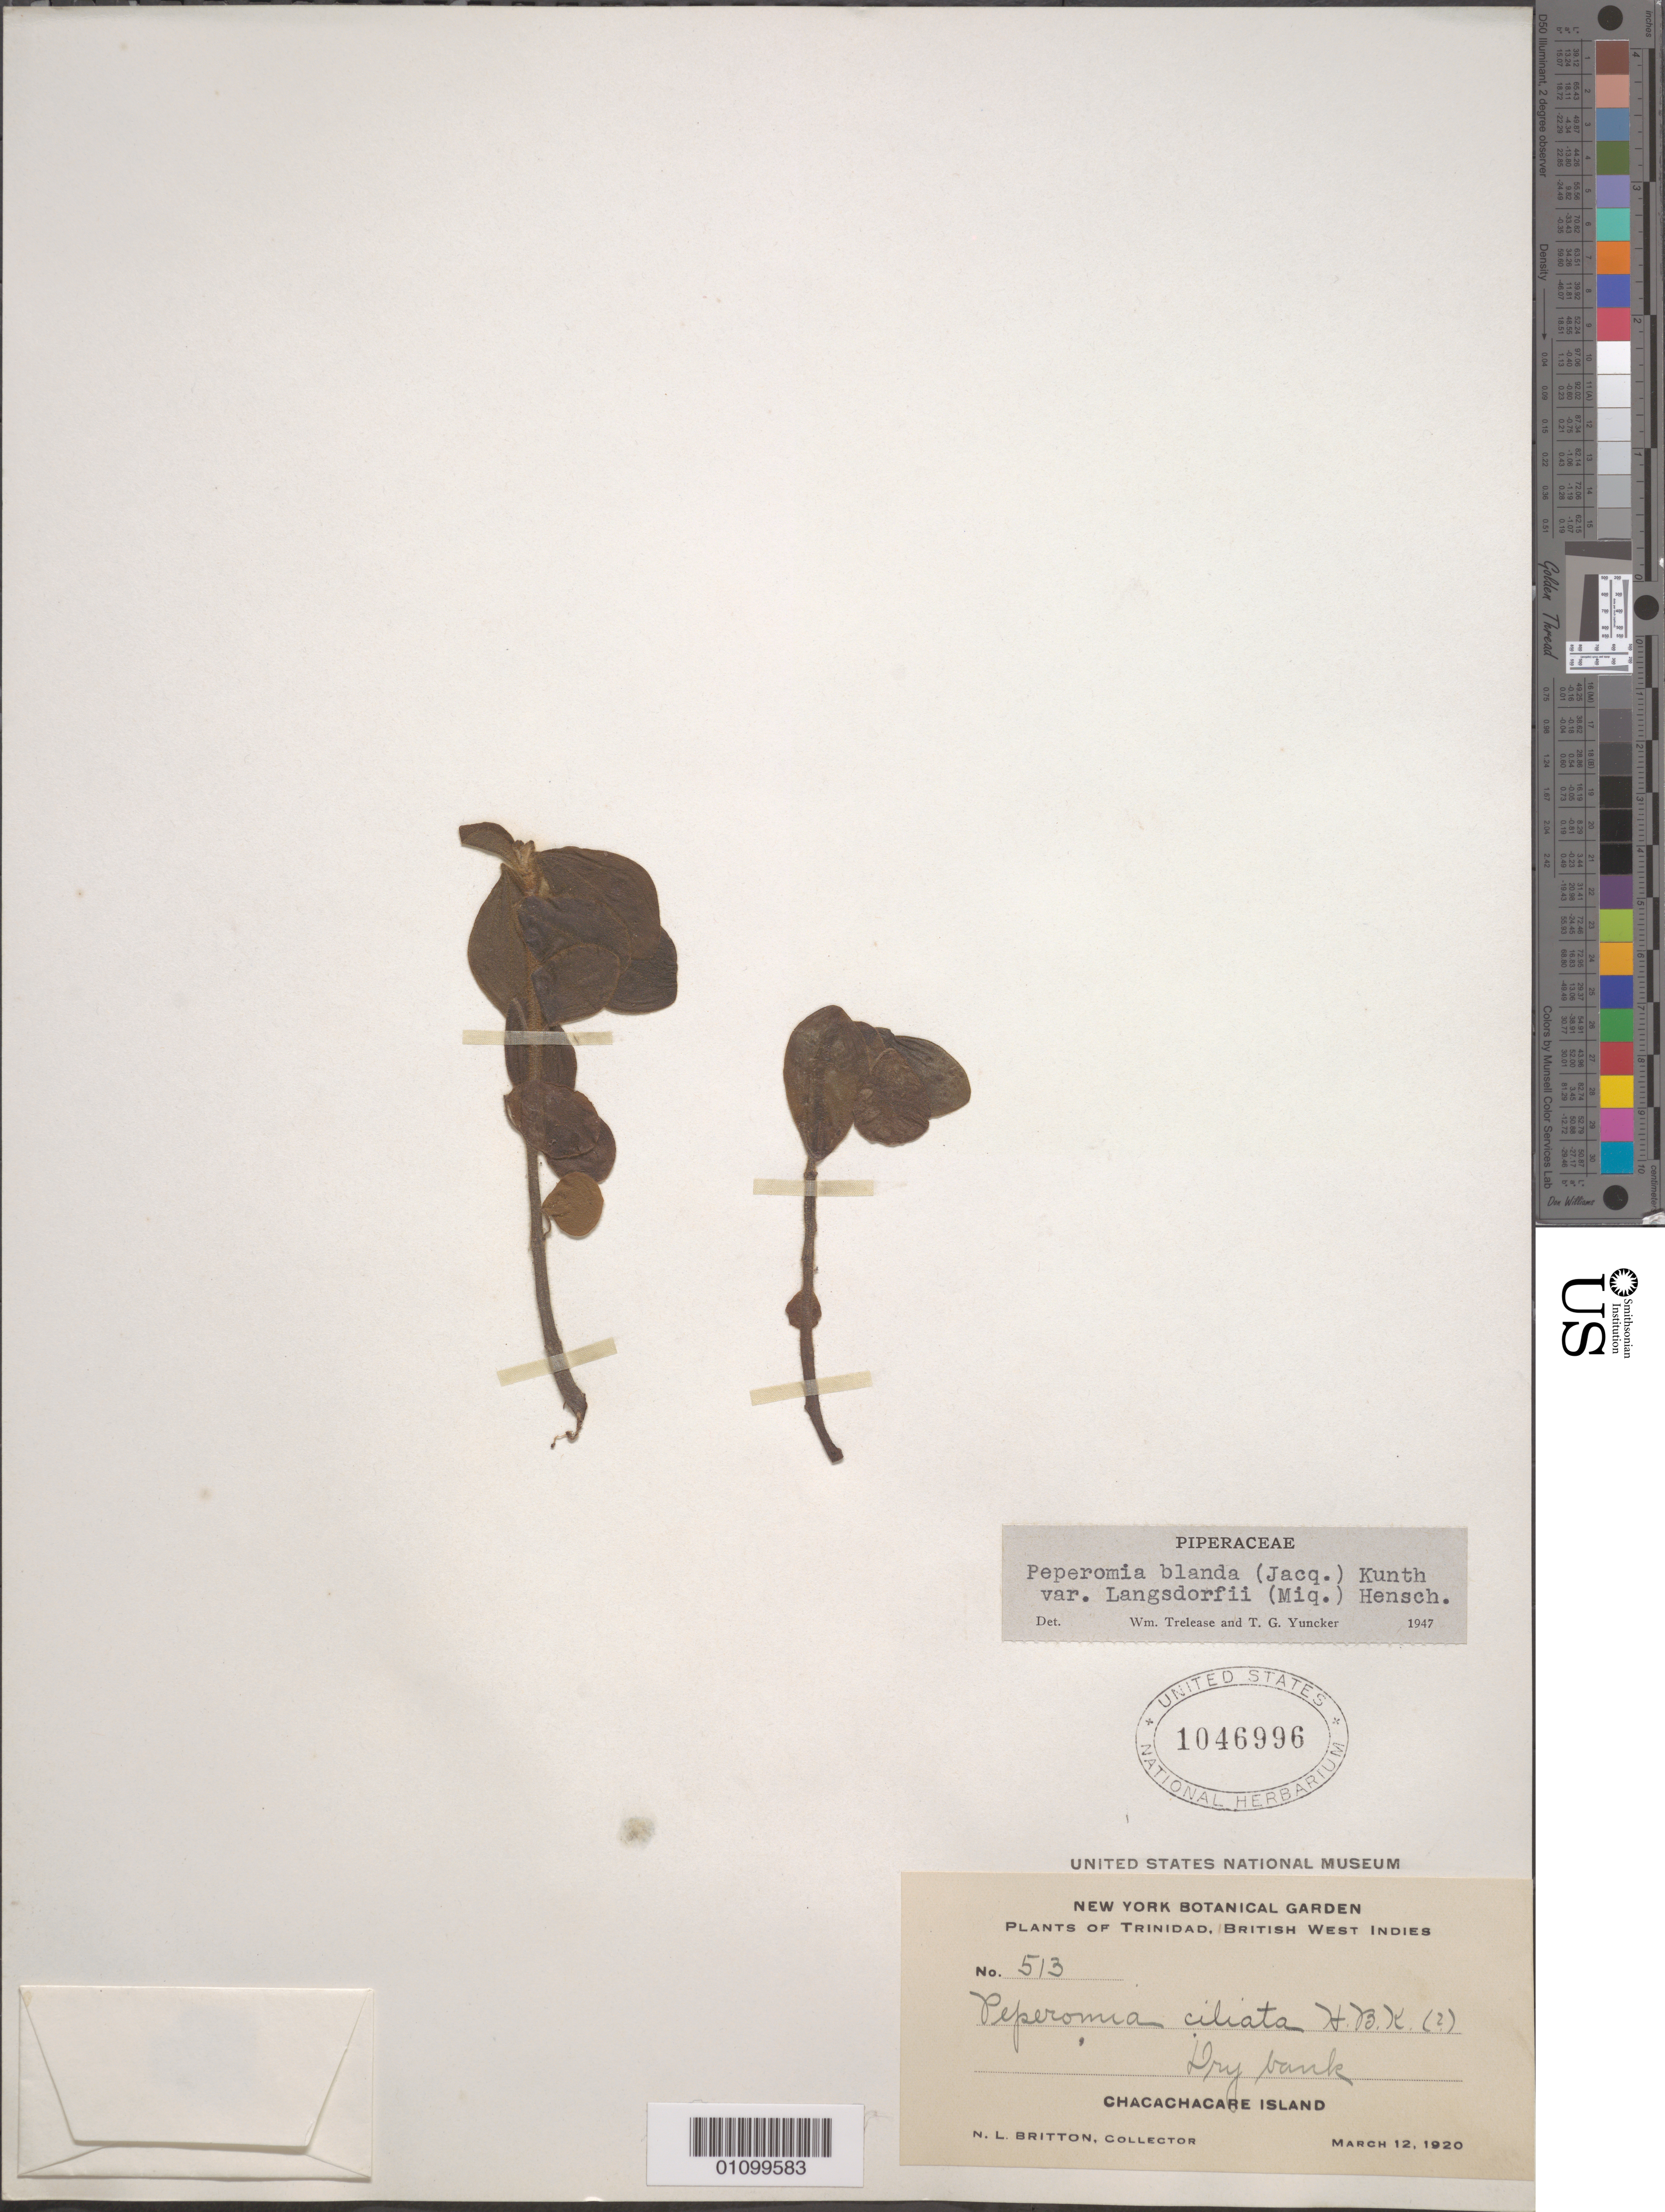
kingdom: Plantae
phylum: Tracheophyta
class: Magnoliopsida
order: Piperales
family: Piperaceae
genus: Peperomia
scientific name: Peperomia blanda var. langsdorffii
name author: (Miq.) Hensch.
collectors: N. Britton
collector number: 513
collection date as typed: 12 Mar 1920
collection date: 1920-03-12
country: Trinidad and Tobago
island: Chacachacare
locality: Chacachacare Island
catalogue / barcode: US 1046996